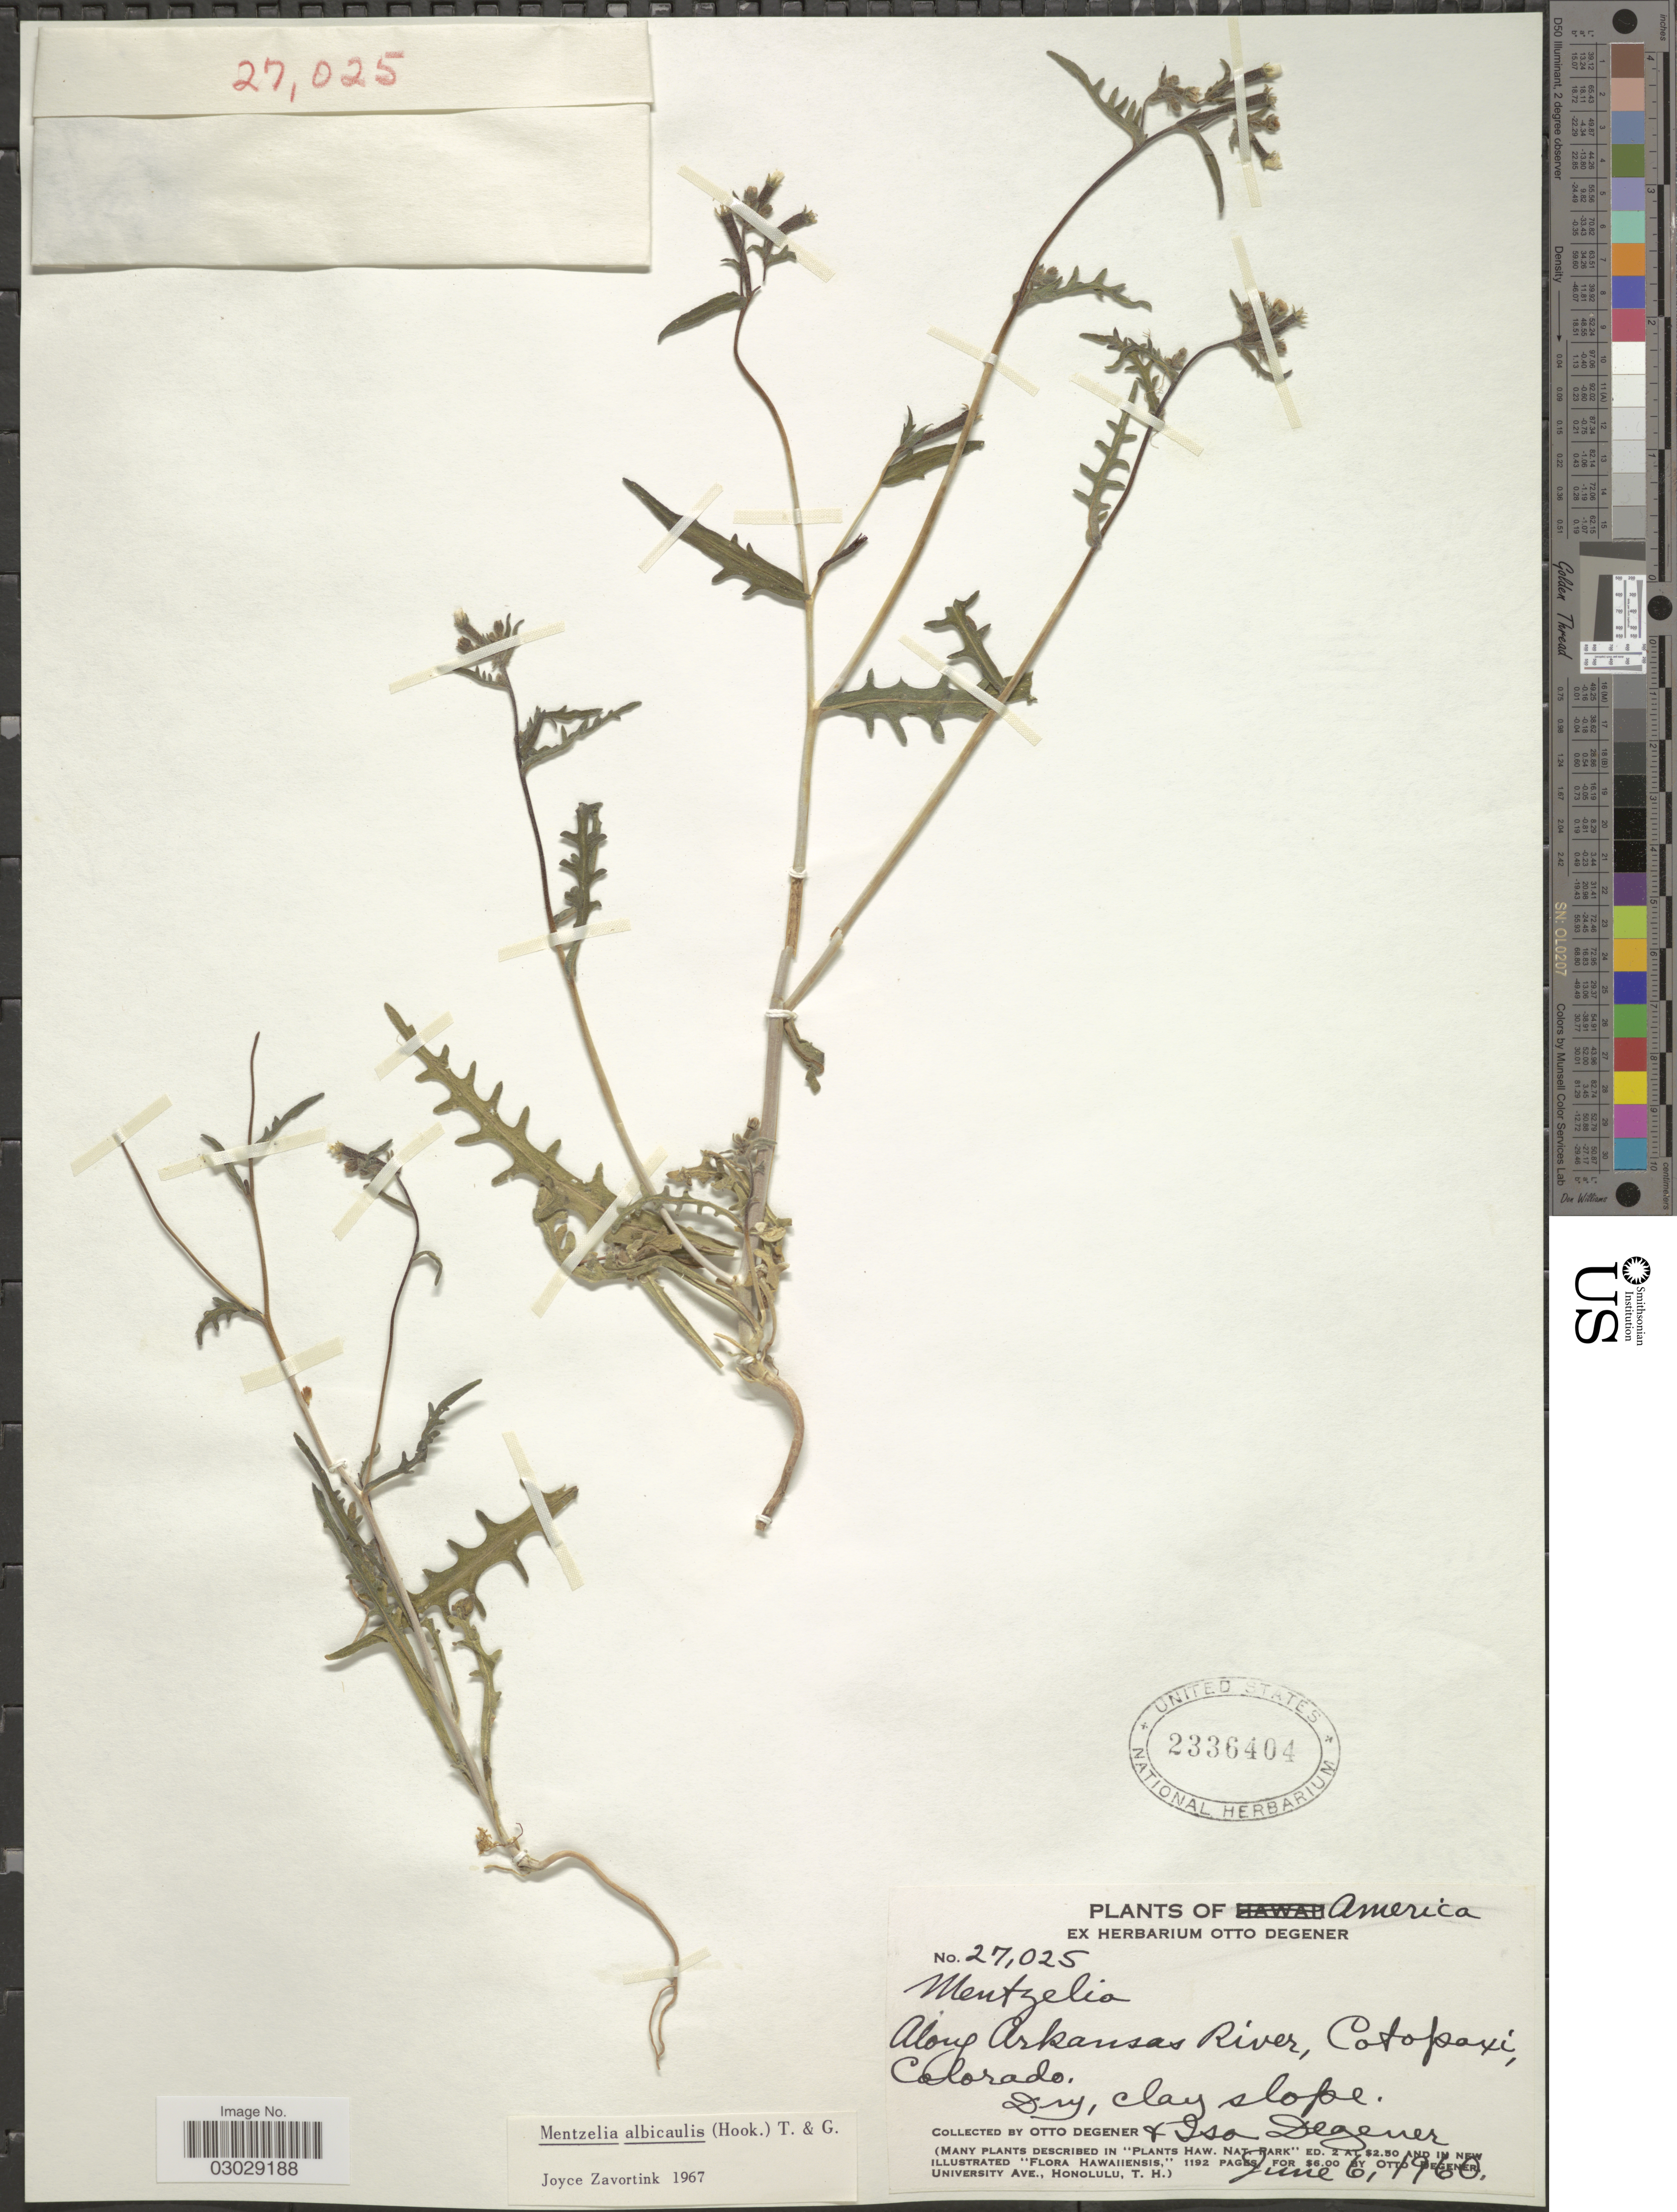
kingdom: Plantae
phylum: Tracheophyta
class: Magnoliopsida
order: Cornales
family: Loasaceae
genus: Mentzelia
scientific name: Mentzelia albicaulis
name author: (Douglas ex Hook.) Douglas ex Torr. & A. Gray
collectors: O. Degener & I. Degener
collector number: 27025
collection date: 1960-06-06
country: United States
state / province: Colorado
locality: Along Arkansas River, Cotopaxi.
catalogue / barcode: US 2336404